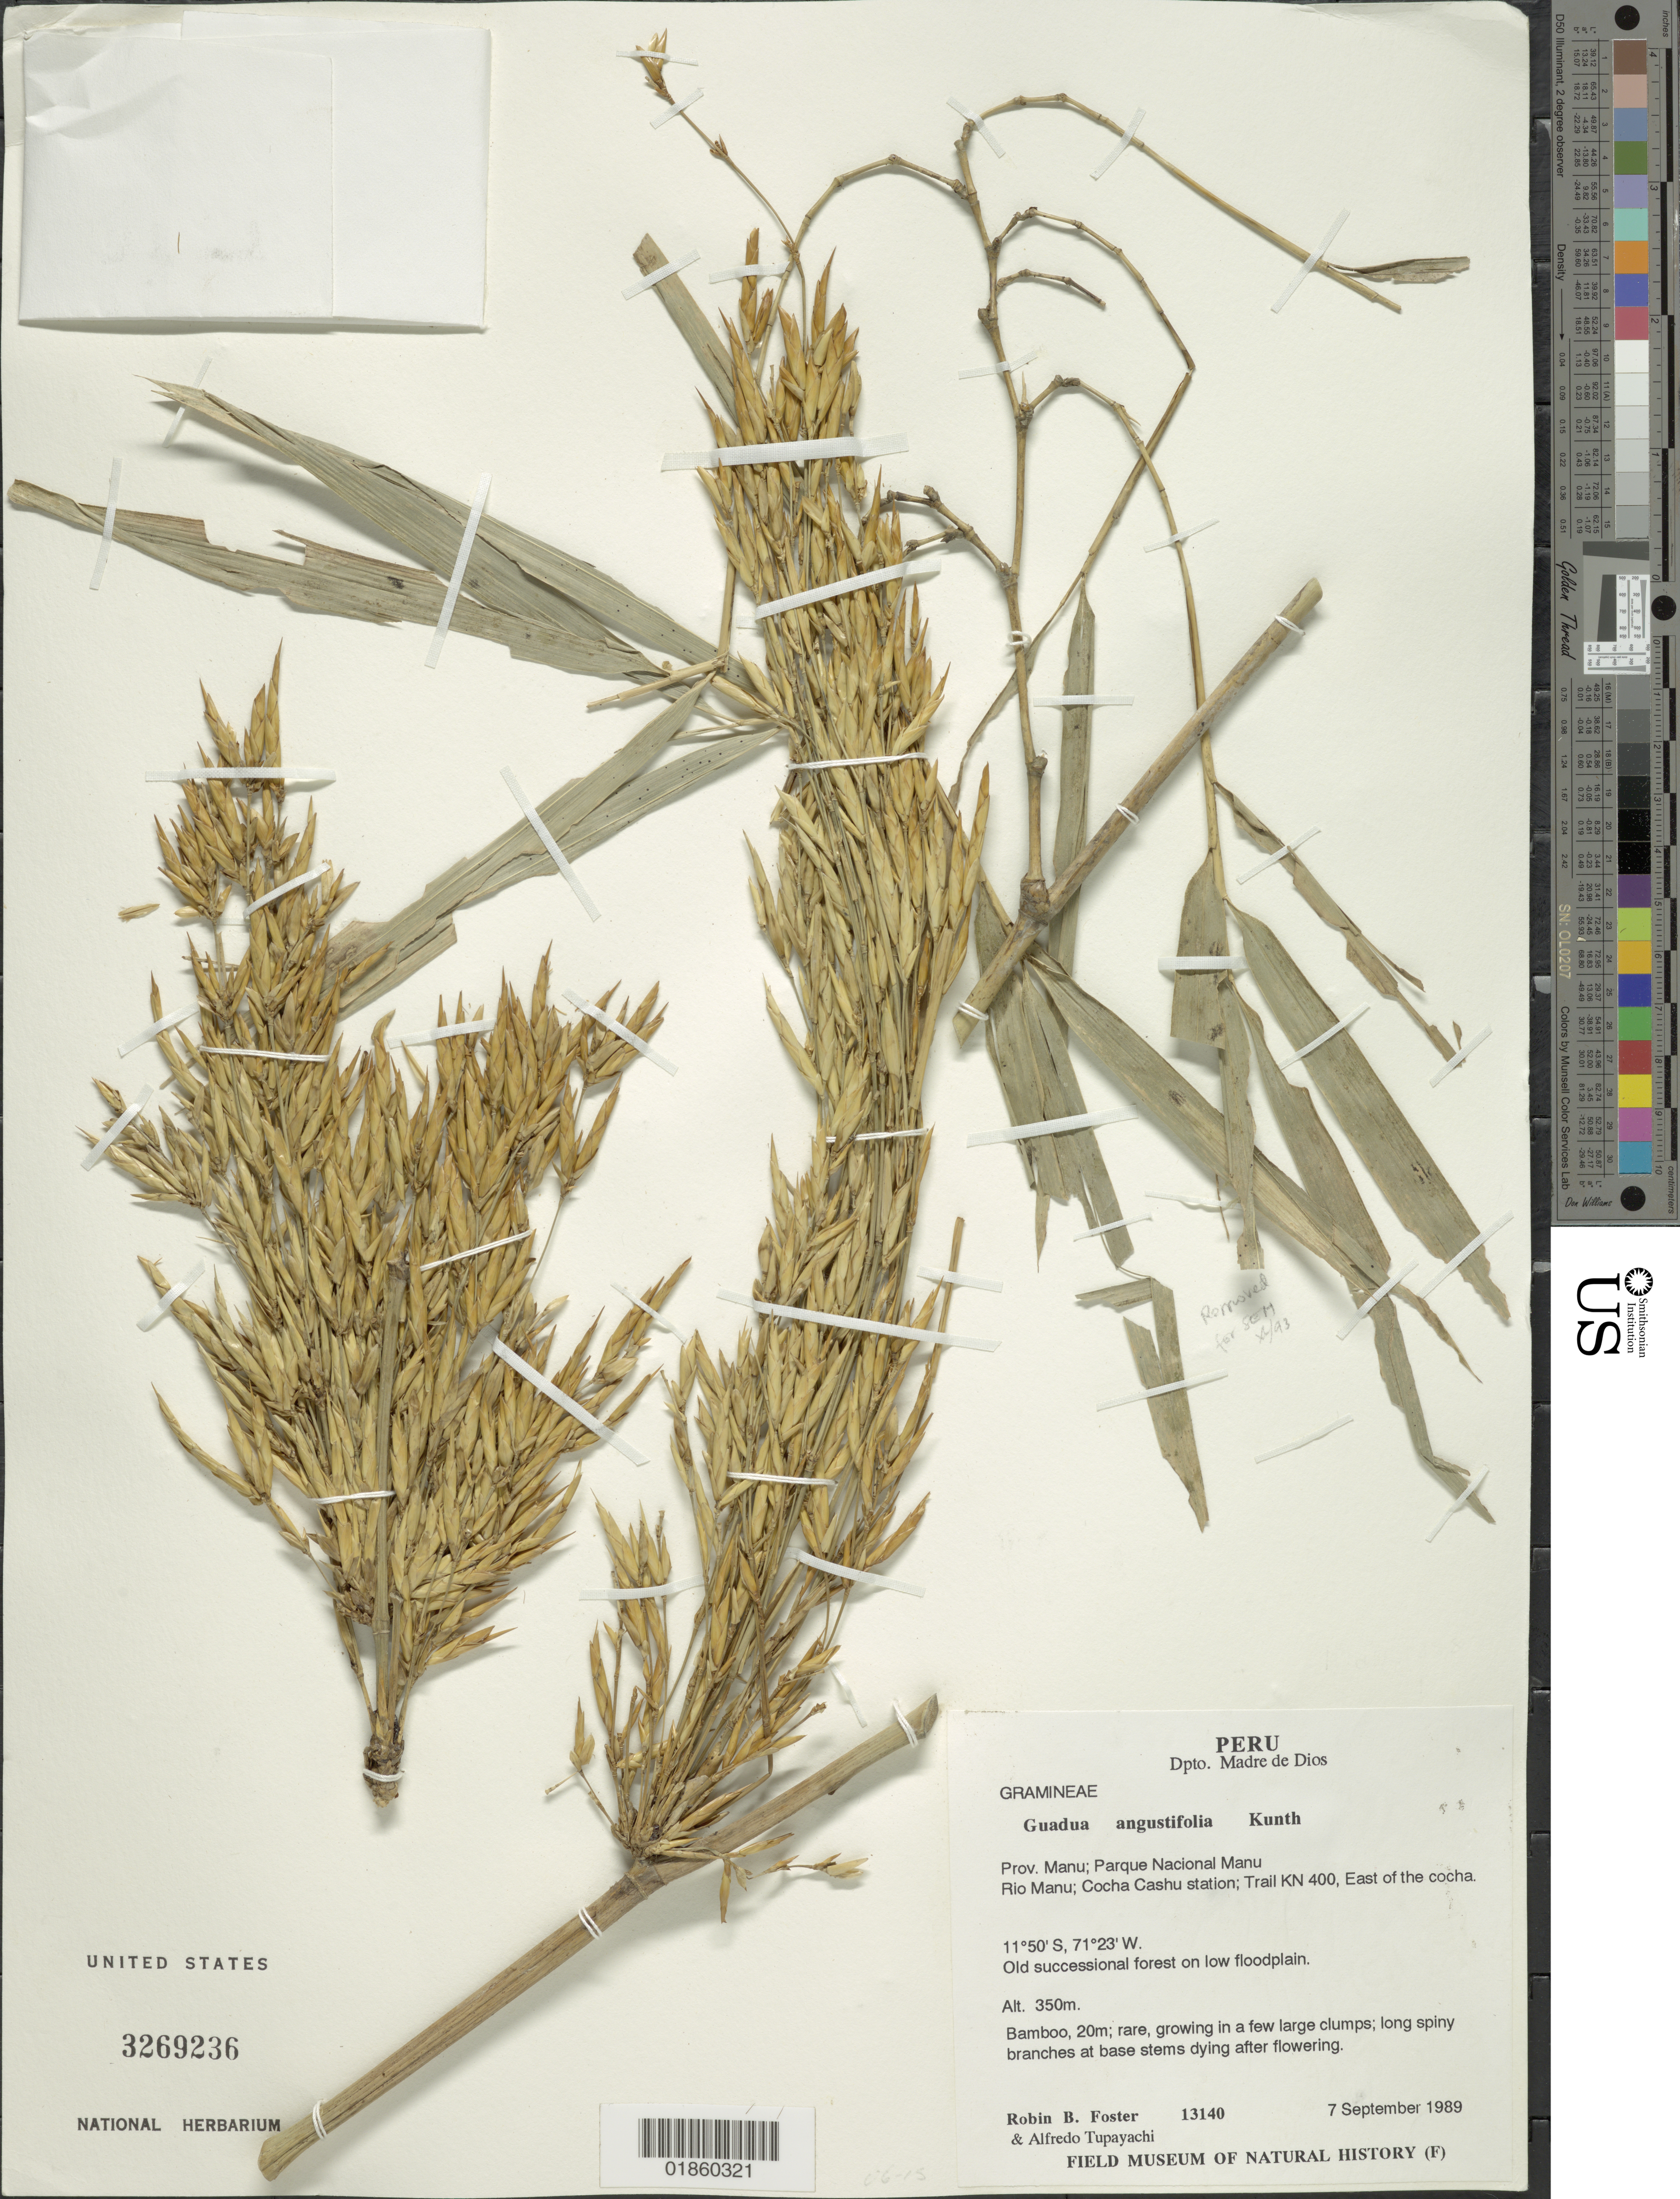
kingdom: Plantae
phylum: Tracheophyta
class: Liliopsida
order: Poales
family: Poaceae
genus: Guadua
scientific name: Guadua angustifolia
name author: Kunth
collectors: R. B. Foster & A. Tupayachi H.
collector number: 13140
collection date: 1989-09-07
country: Peru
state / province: Madre de Dios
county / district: Manú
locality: Parque de Nacional Manu; Rio Manu; Cocha Cashu station; Trail KN 400, East of cocha.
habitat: old successional forest on low floodplain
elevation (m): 350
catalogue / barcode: US 3269236